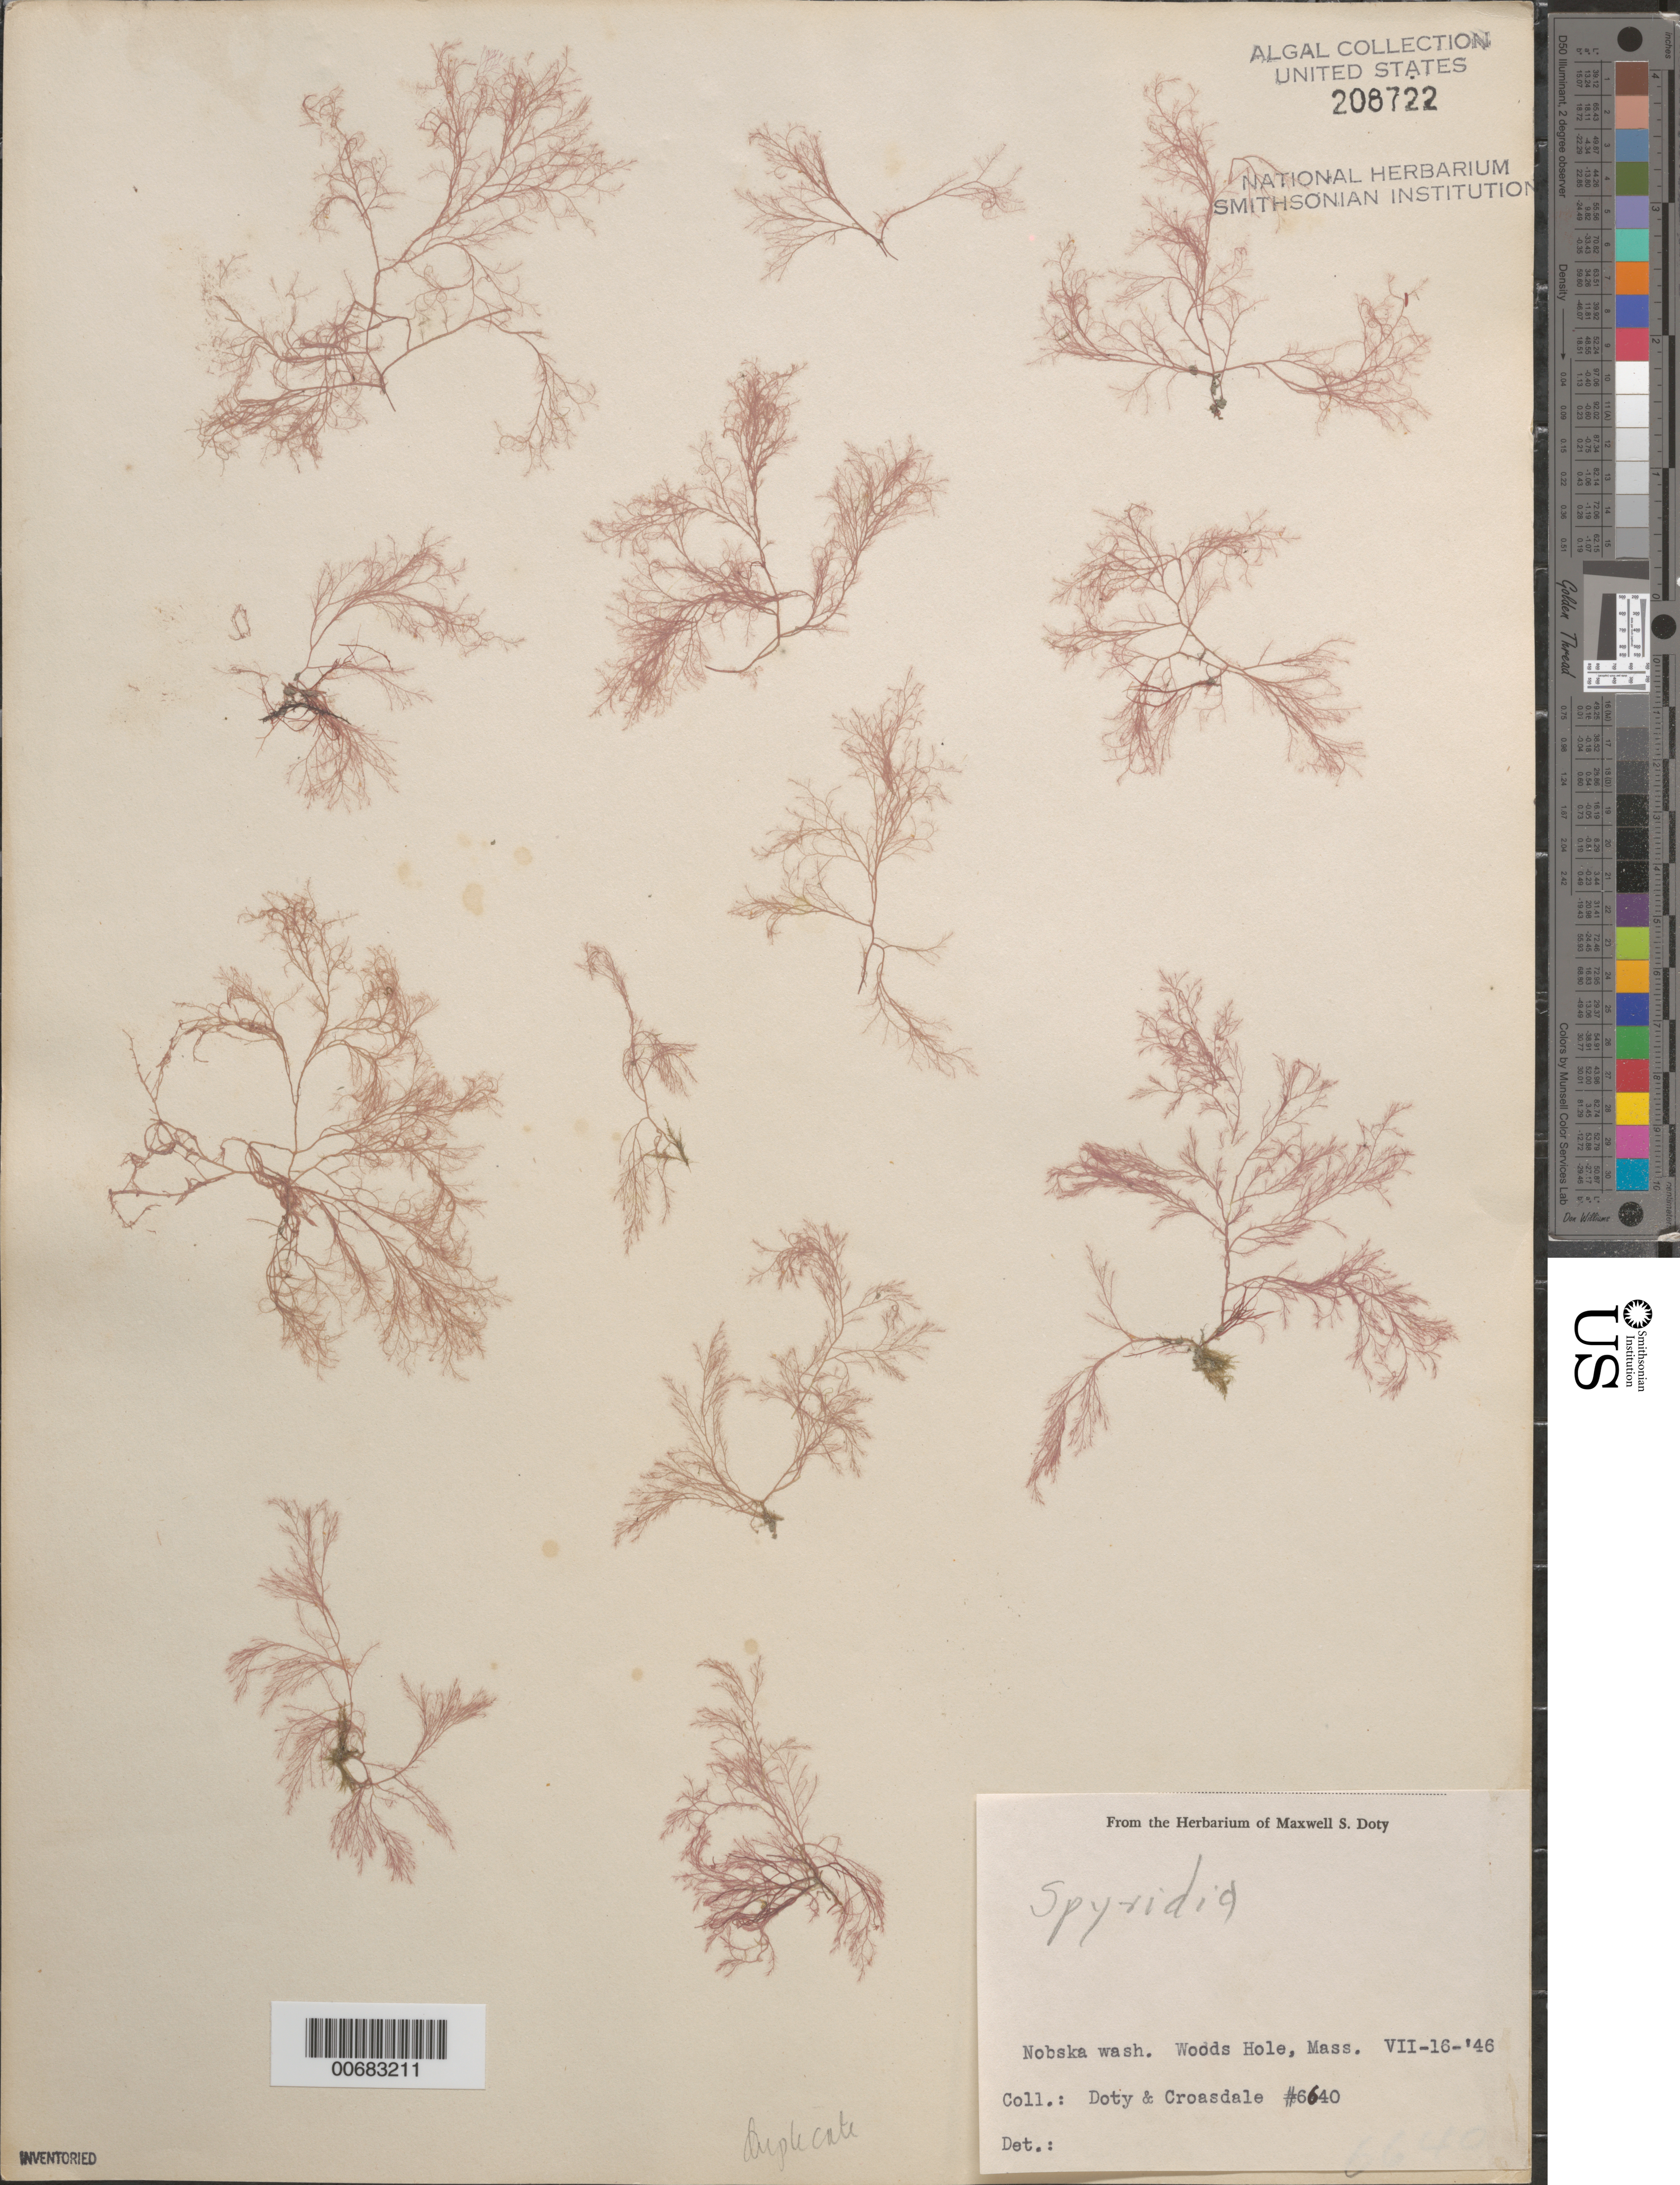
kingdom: Plantae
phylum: Rhodophyta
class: Florideophyceae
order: Ceramiales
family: Spyridiaceae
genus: Spyridia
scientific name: Spyridia sp.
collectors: M. S. Doty & H. T. Croasdale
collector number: MSD 6640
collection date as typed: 16 Jul 1946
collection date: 1946-07-16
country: United States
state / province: Massachusetts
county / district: Barnstable County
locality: Woods Hole, Nobska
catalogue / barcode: US 208722